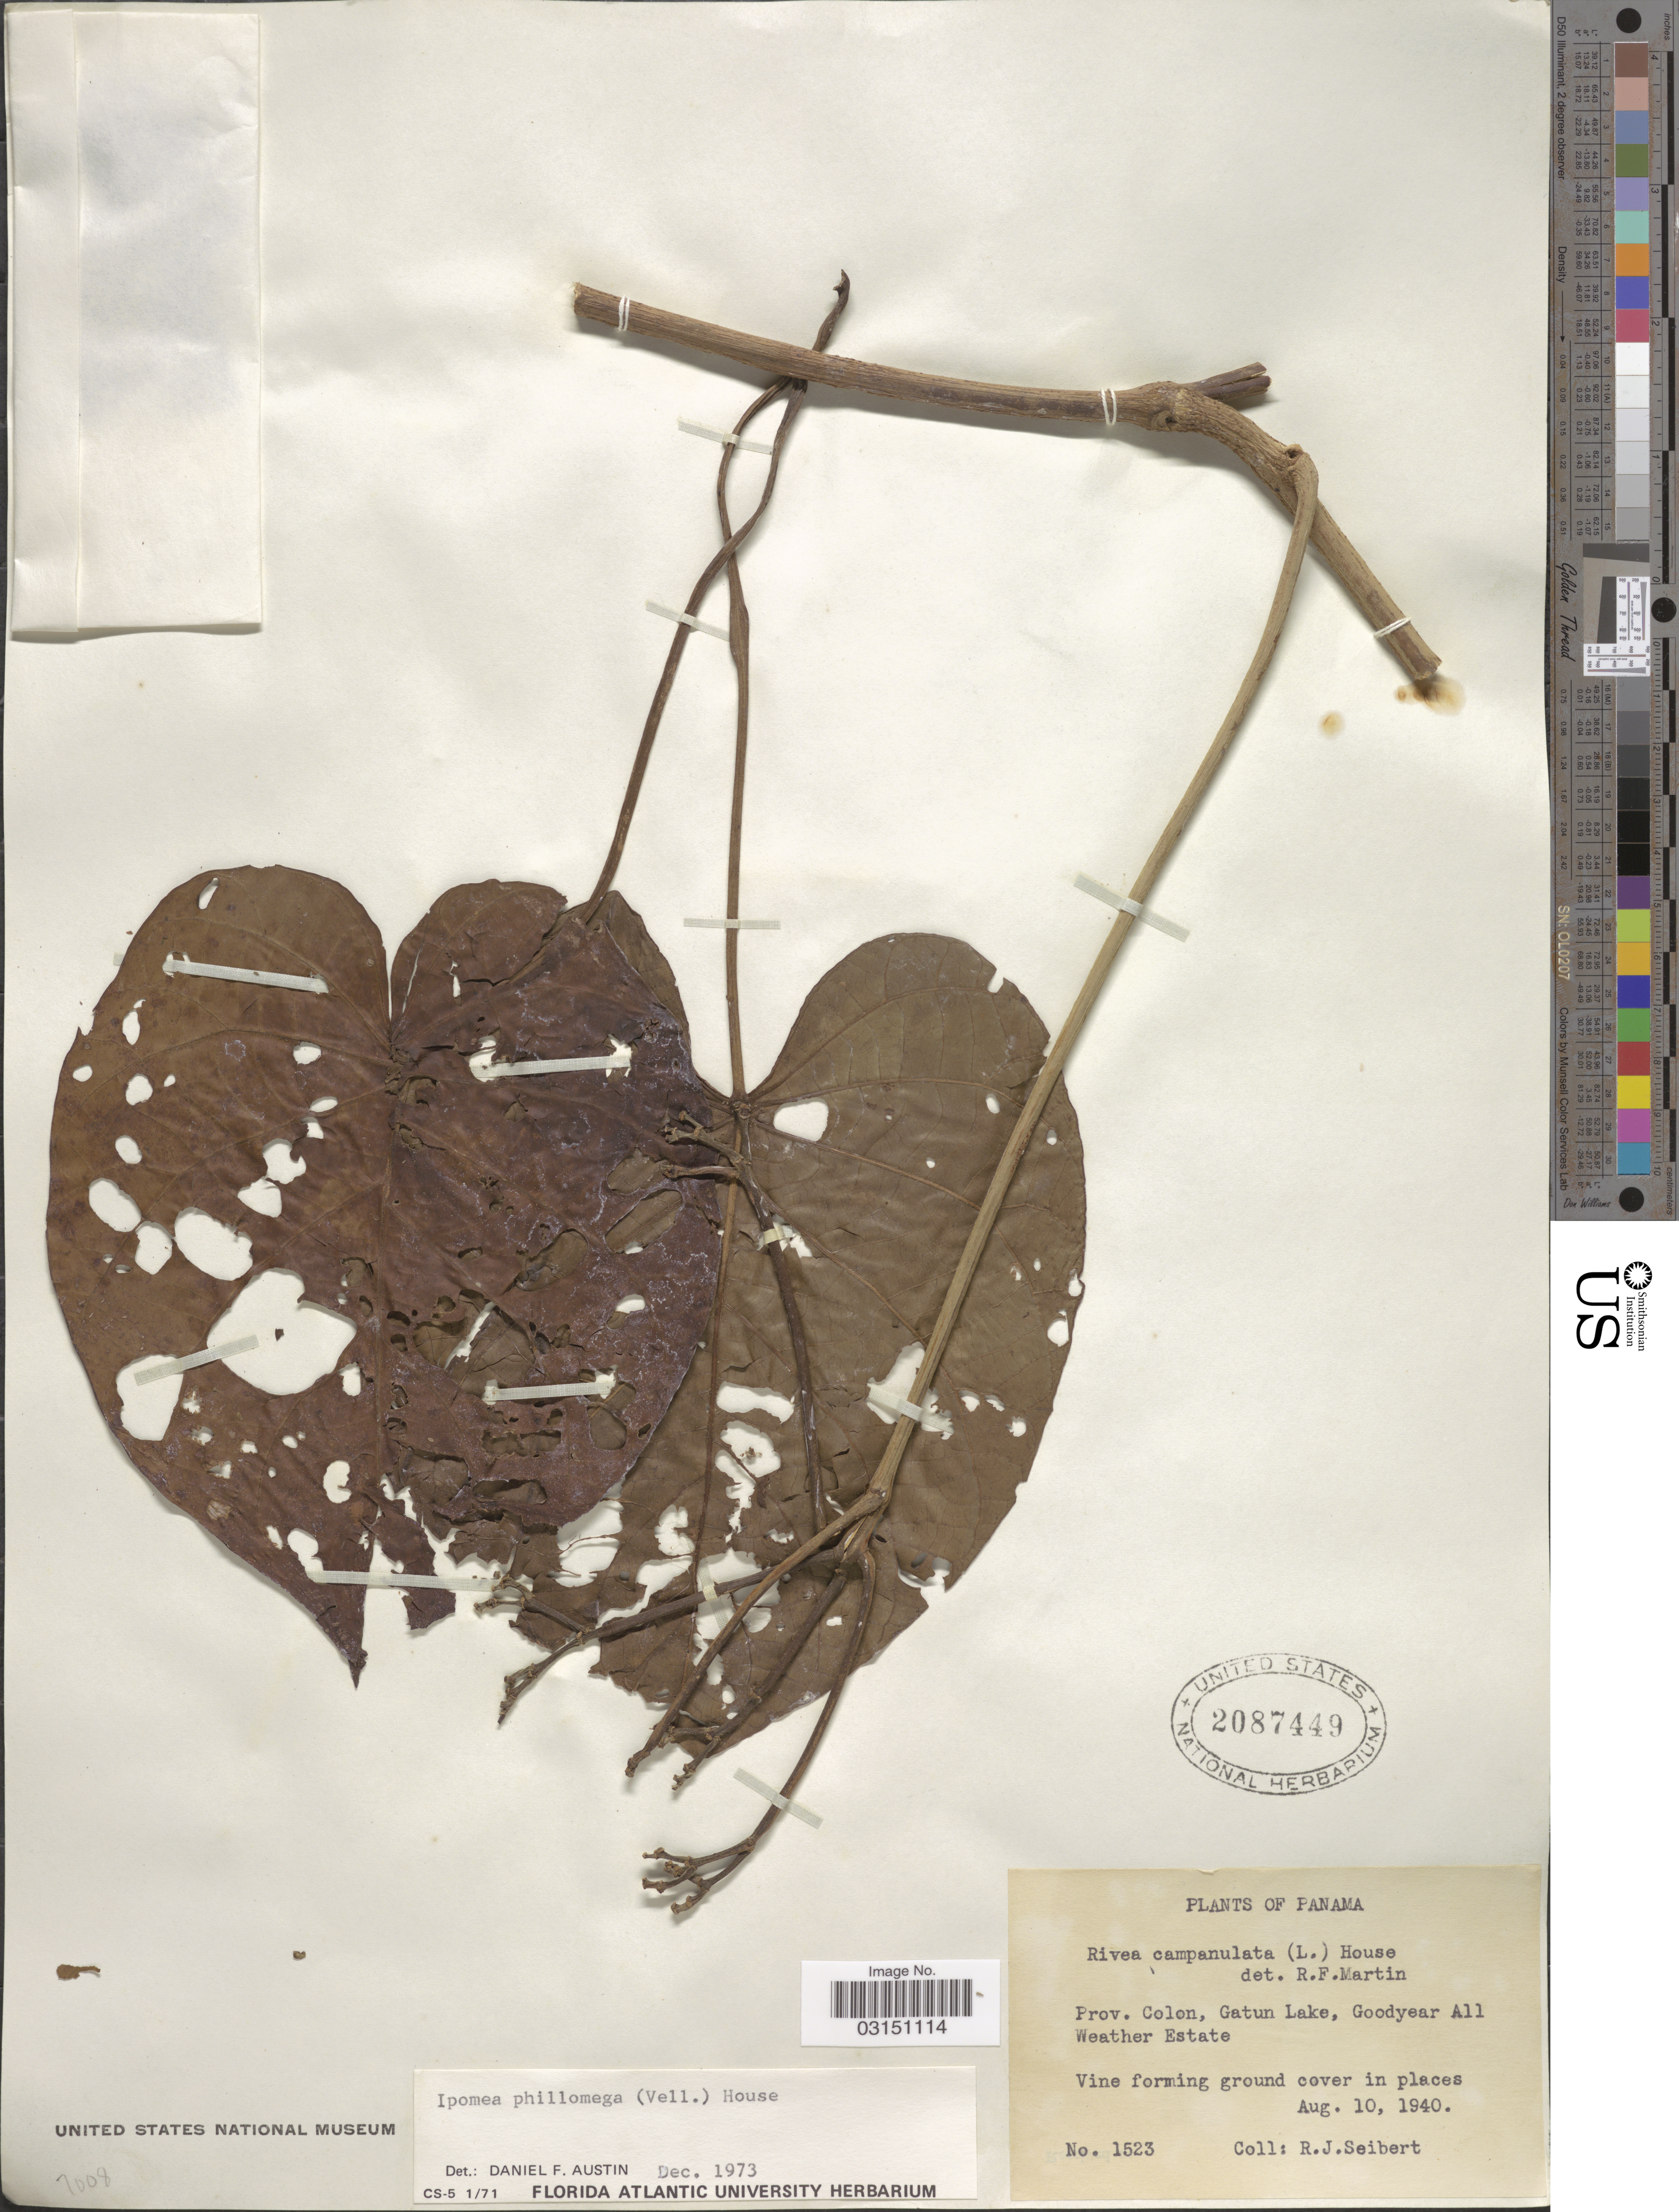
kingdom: Plantae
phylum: Tracheophyta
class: Magnoliopsida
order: Solanales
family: Convolvulaceae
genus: Ipomoea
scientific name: Ipomoea philomega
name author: (Vell.) House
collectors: R. J. Seibert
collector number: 1523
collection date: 1940-08-10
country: Panama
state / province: Colón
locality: Prov. Colon, Gatun Lake, Goodyear All Weather Estate.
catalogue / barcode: US 2087449